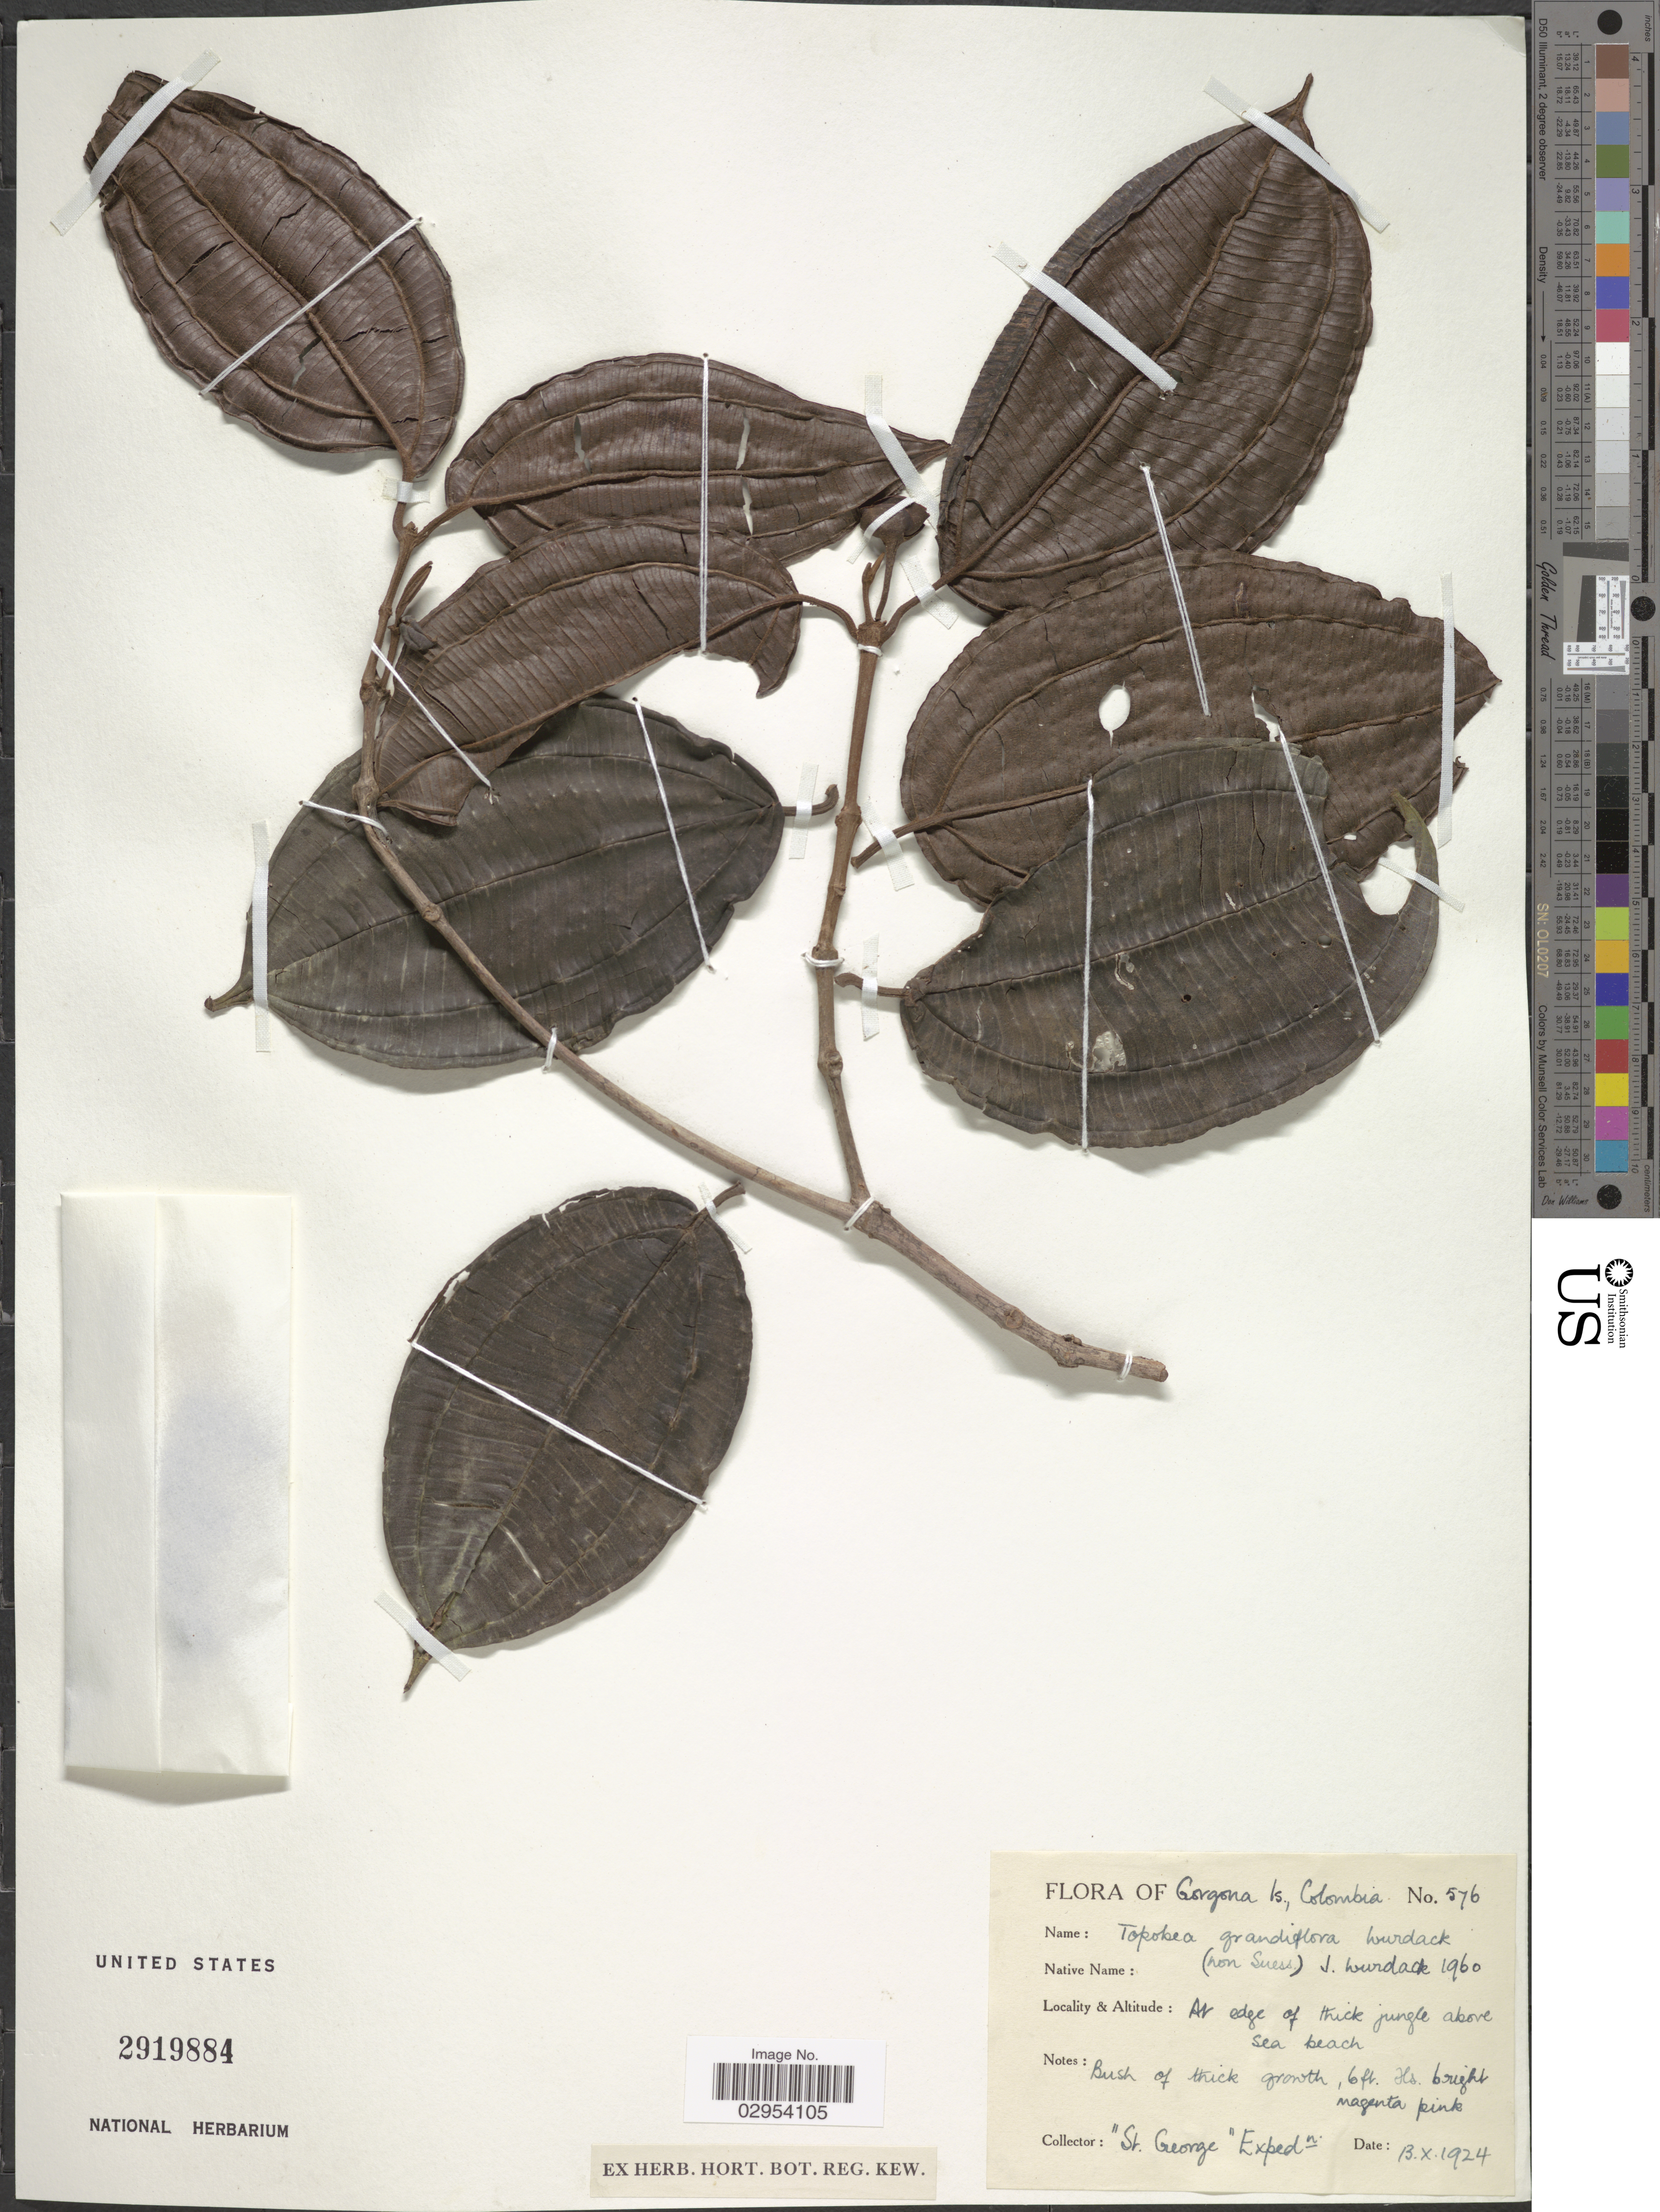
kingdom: Plantae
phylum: Tracheophyta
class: Magnoliopsida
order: Myrtales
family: Melastomataceae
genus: Topobea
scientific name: Topobea castanedae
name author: Wurdack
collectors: St. George Exped.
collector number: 576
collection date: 1924-10-13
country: Colombia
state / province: Cauca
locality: Gorgona Is., At edge of thick jungle above Sea beach.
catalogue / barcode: US 2919884